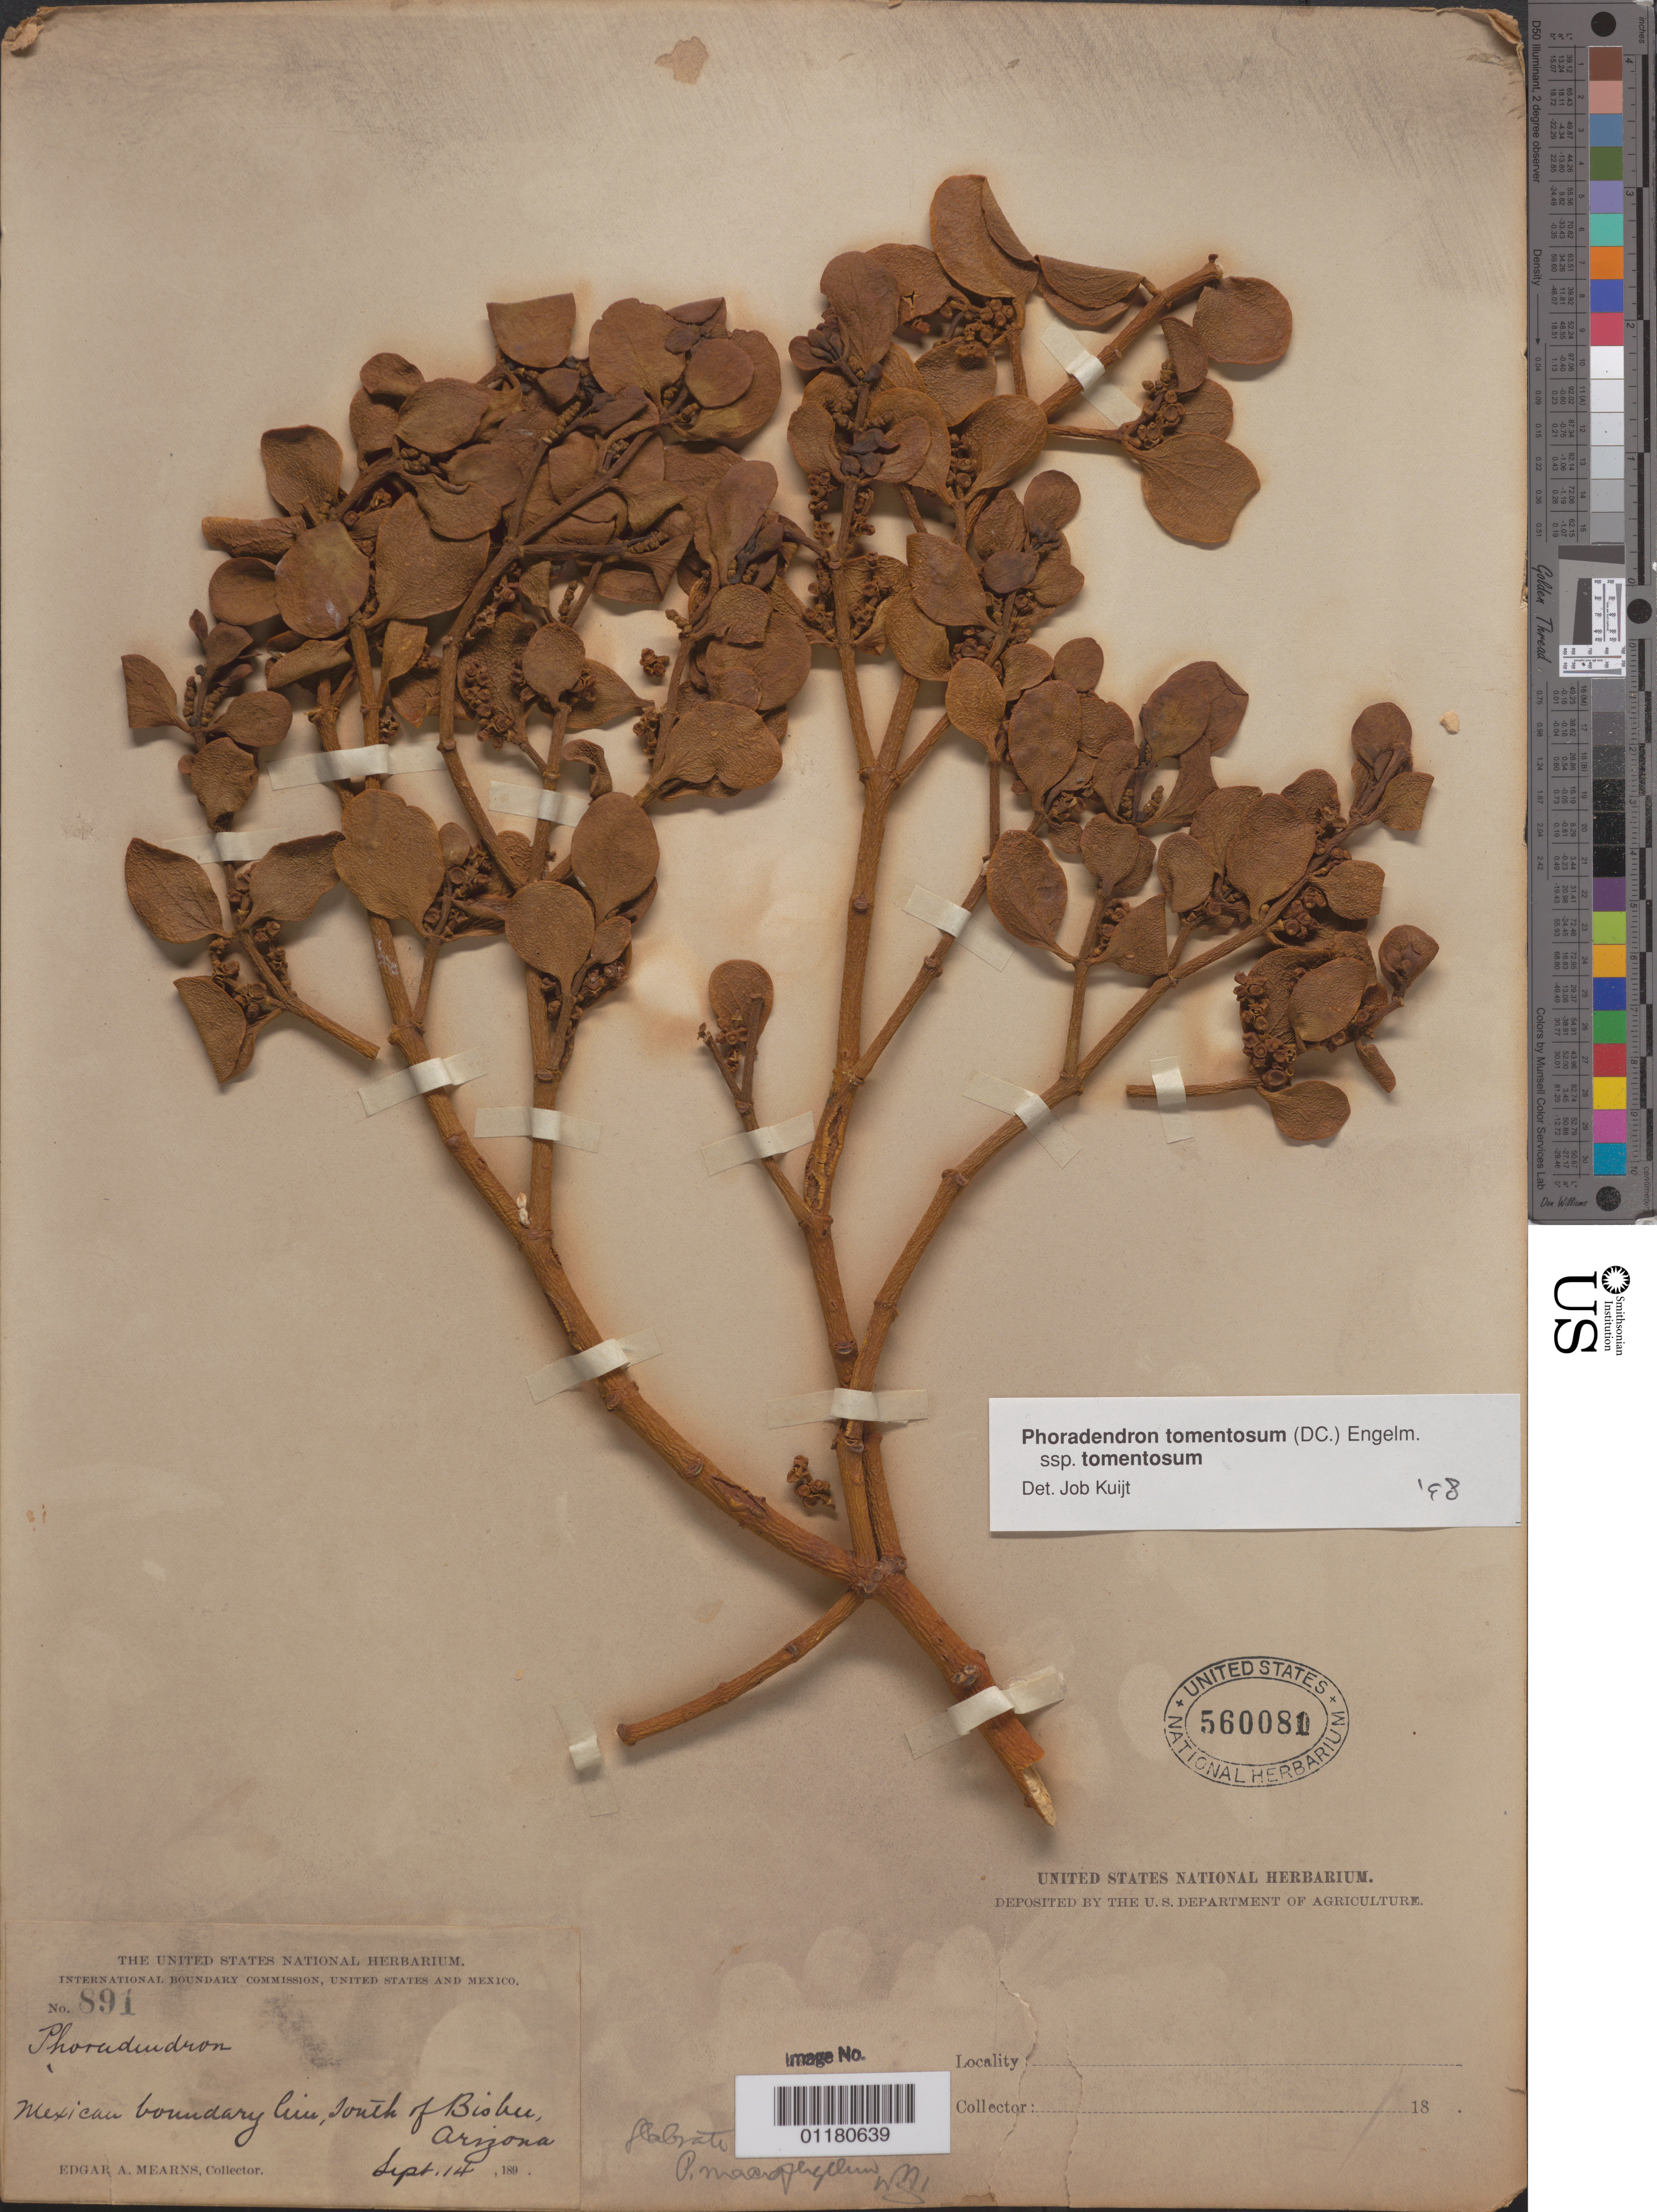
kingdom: Plantae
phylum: Tracheophyta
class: Magnoliopsida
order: Santalales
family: Viscaceae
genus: Phoradendron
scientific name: Phoradendron tomentosum subsp. tomentosum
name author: DC.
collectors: E. A. Mearns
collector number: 891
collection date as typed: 14 Sep 189-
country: United States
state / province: Arizona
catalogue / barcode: US 560081